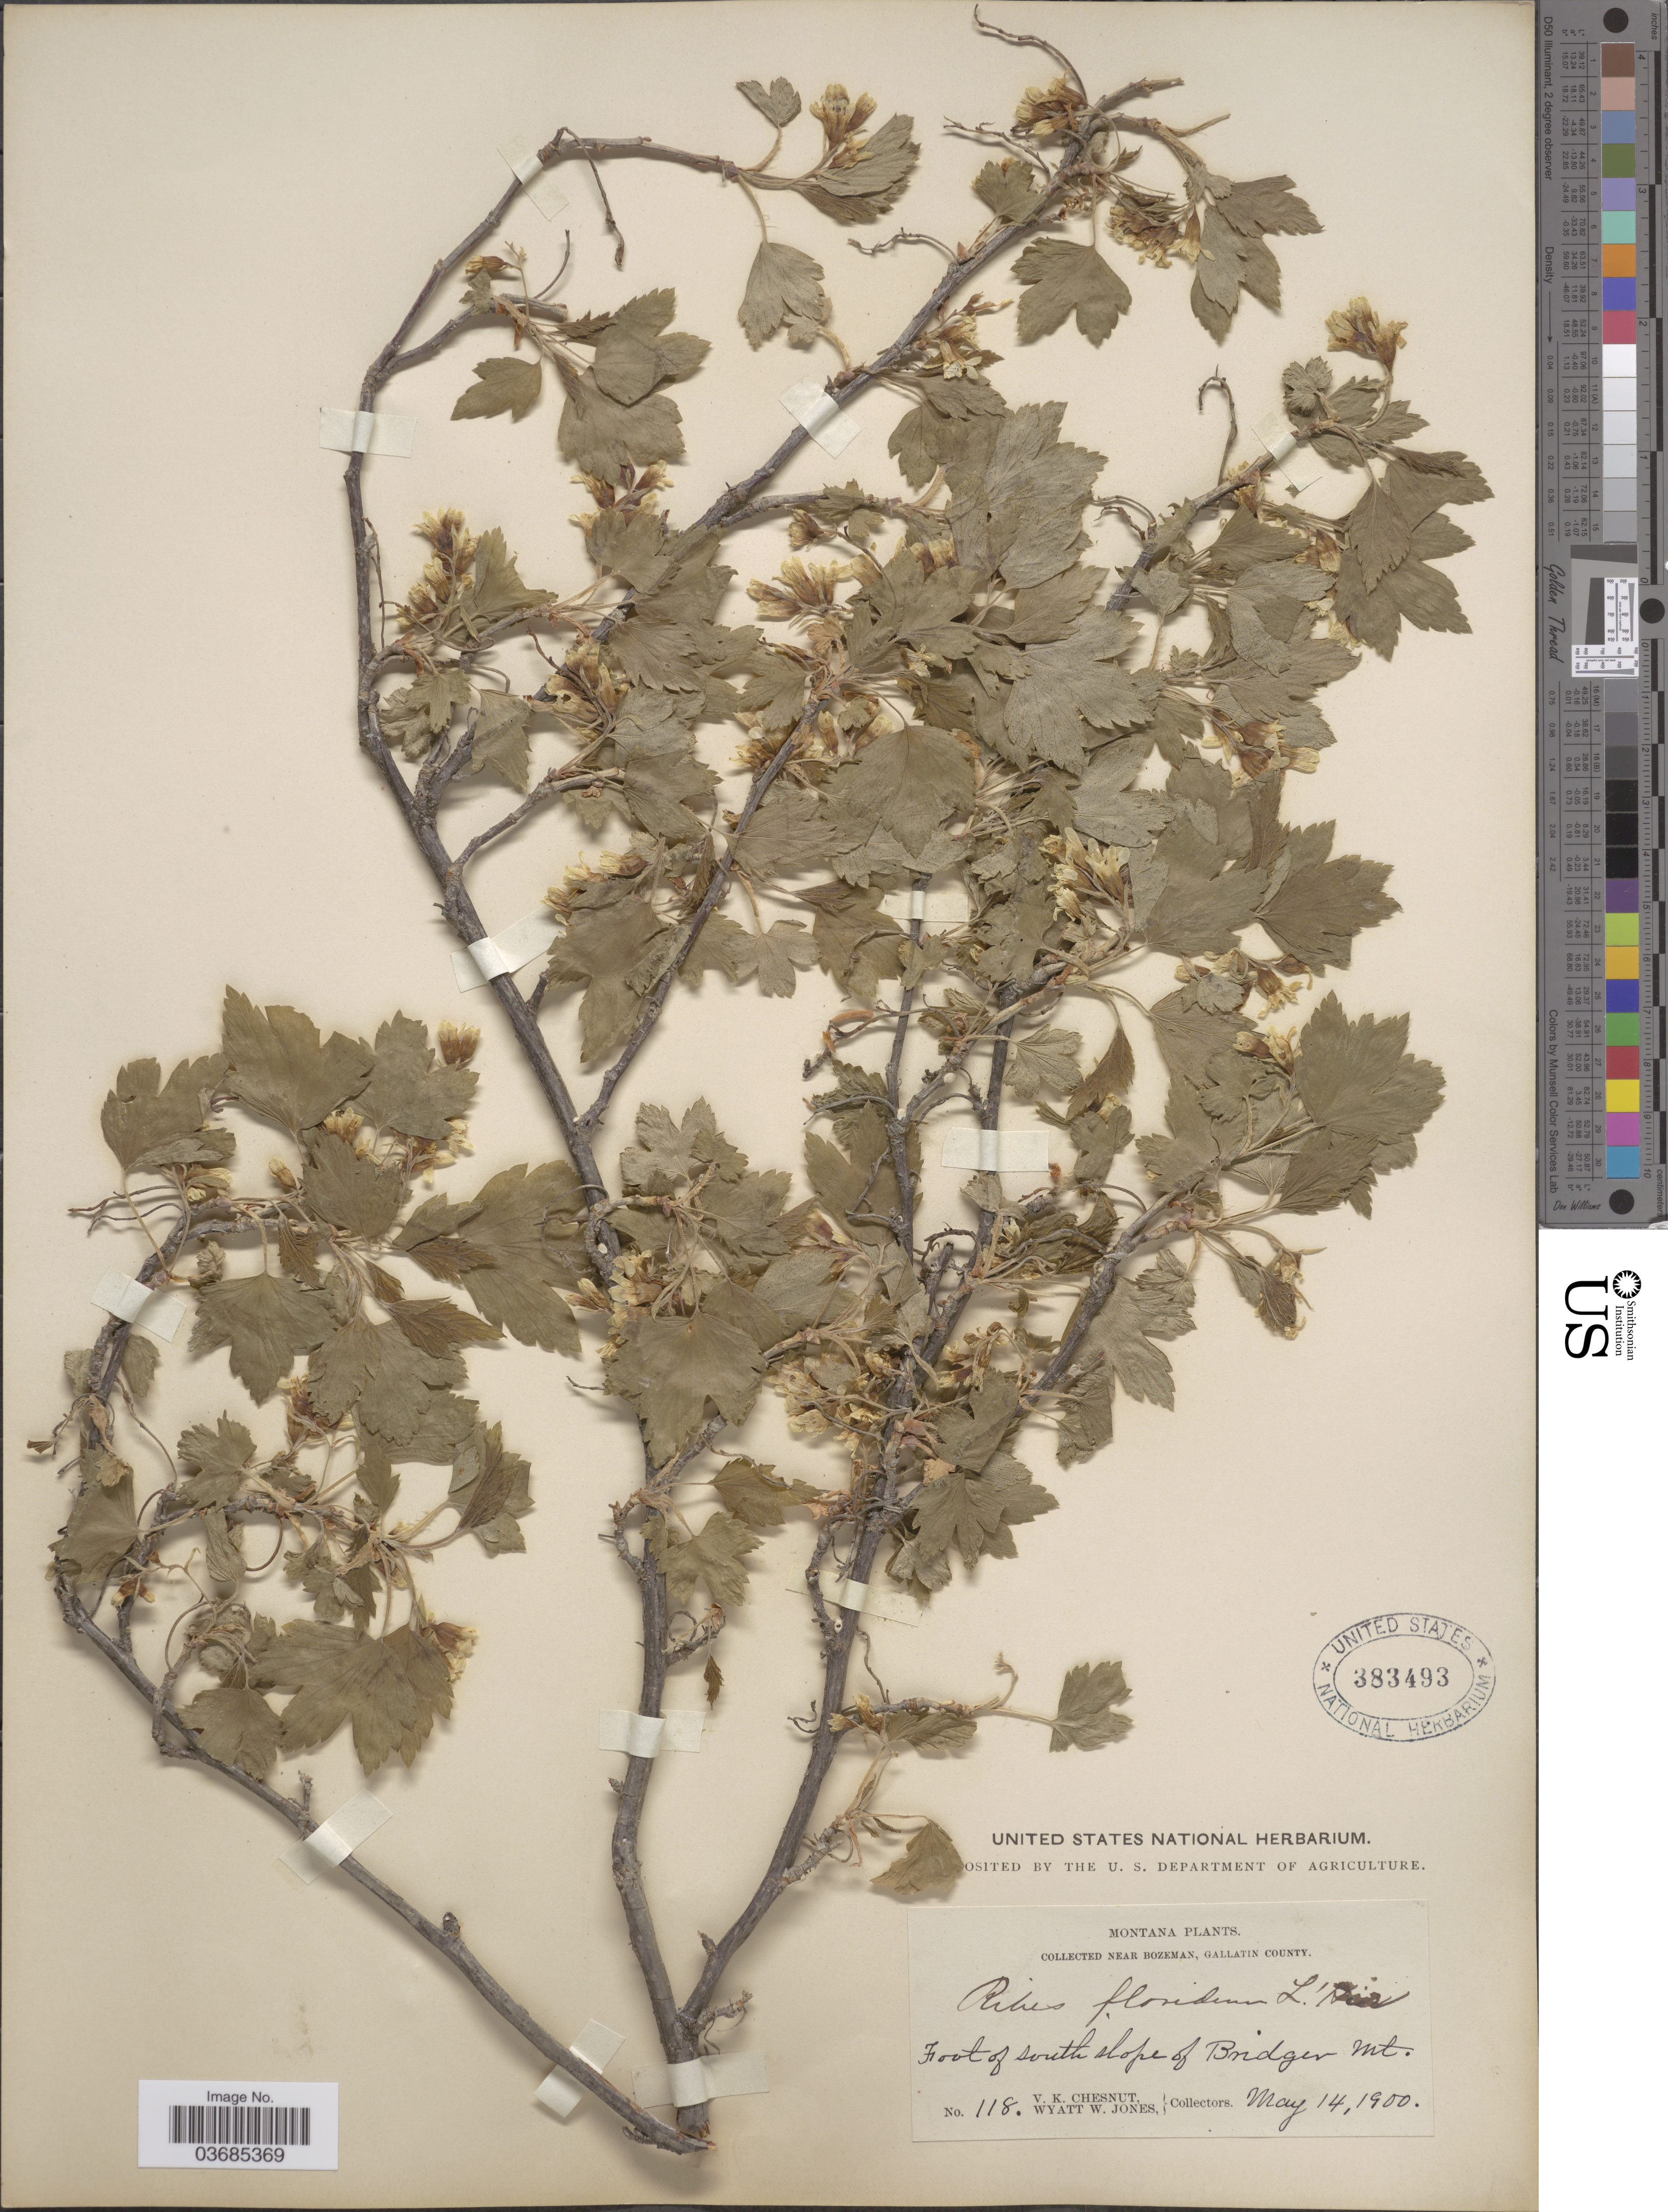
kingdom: Plantae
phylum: Tracheophyta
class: Magnoliopsida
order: Saxifragales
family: Grossulariaceae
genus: Ribes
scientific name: Ribes americanum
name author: Mill.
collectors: V. Chesnut & W. W. Jones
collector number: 118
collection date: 1900-05-14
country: United States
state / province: Montana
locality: Near Bozeman, Gallatin County. Foot of south slope of Bridger.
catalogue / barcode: US 383493